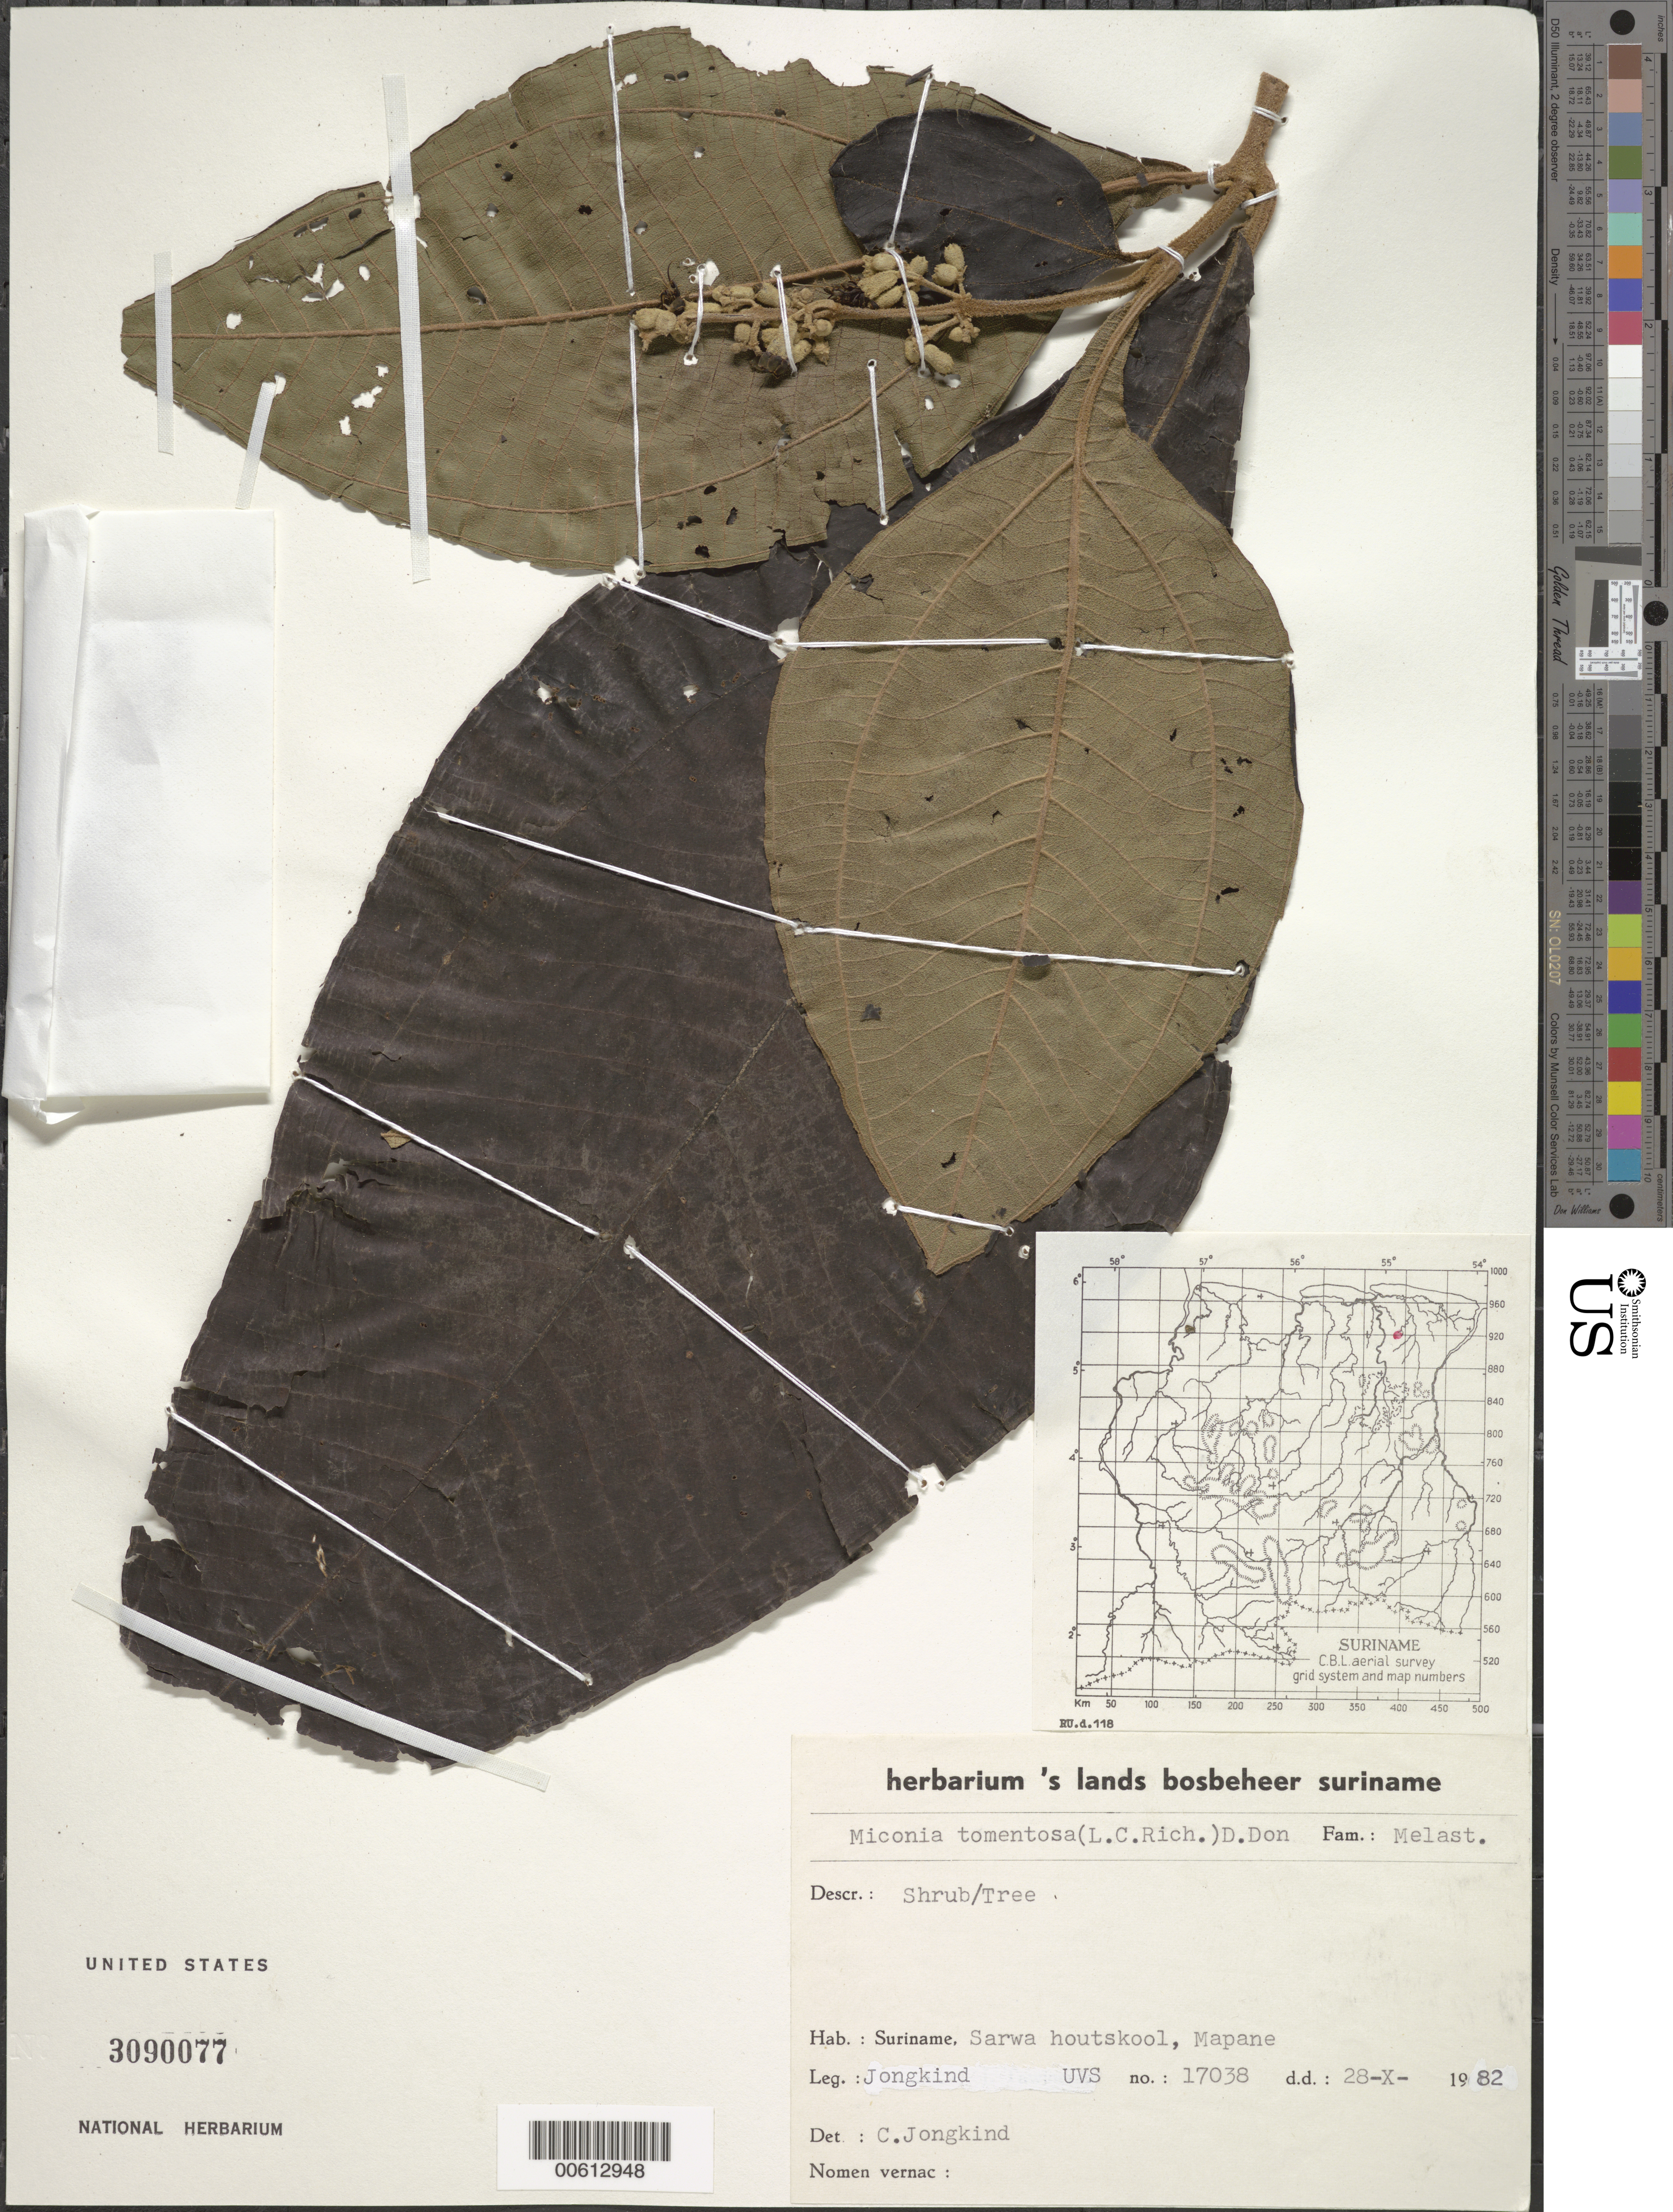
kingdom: Plantae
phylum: Tracheophyta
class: Magnoliopsida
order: Myrtales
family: Melastomataceae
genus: Miconia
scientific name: Miconia tomentosa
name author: (Rich.) D. Don ex DC.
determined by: Jongkind, C. C. H.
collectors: C. C. Jongkind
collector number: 17038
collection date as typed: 28-Oct-82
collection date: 1982-10-28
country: Suriname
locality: Sarwa houtskool, Mapane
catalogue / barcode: US 3090077